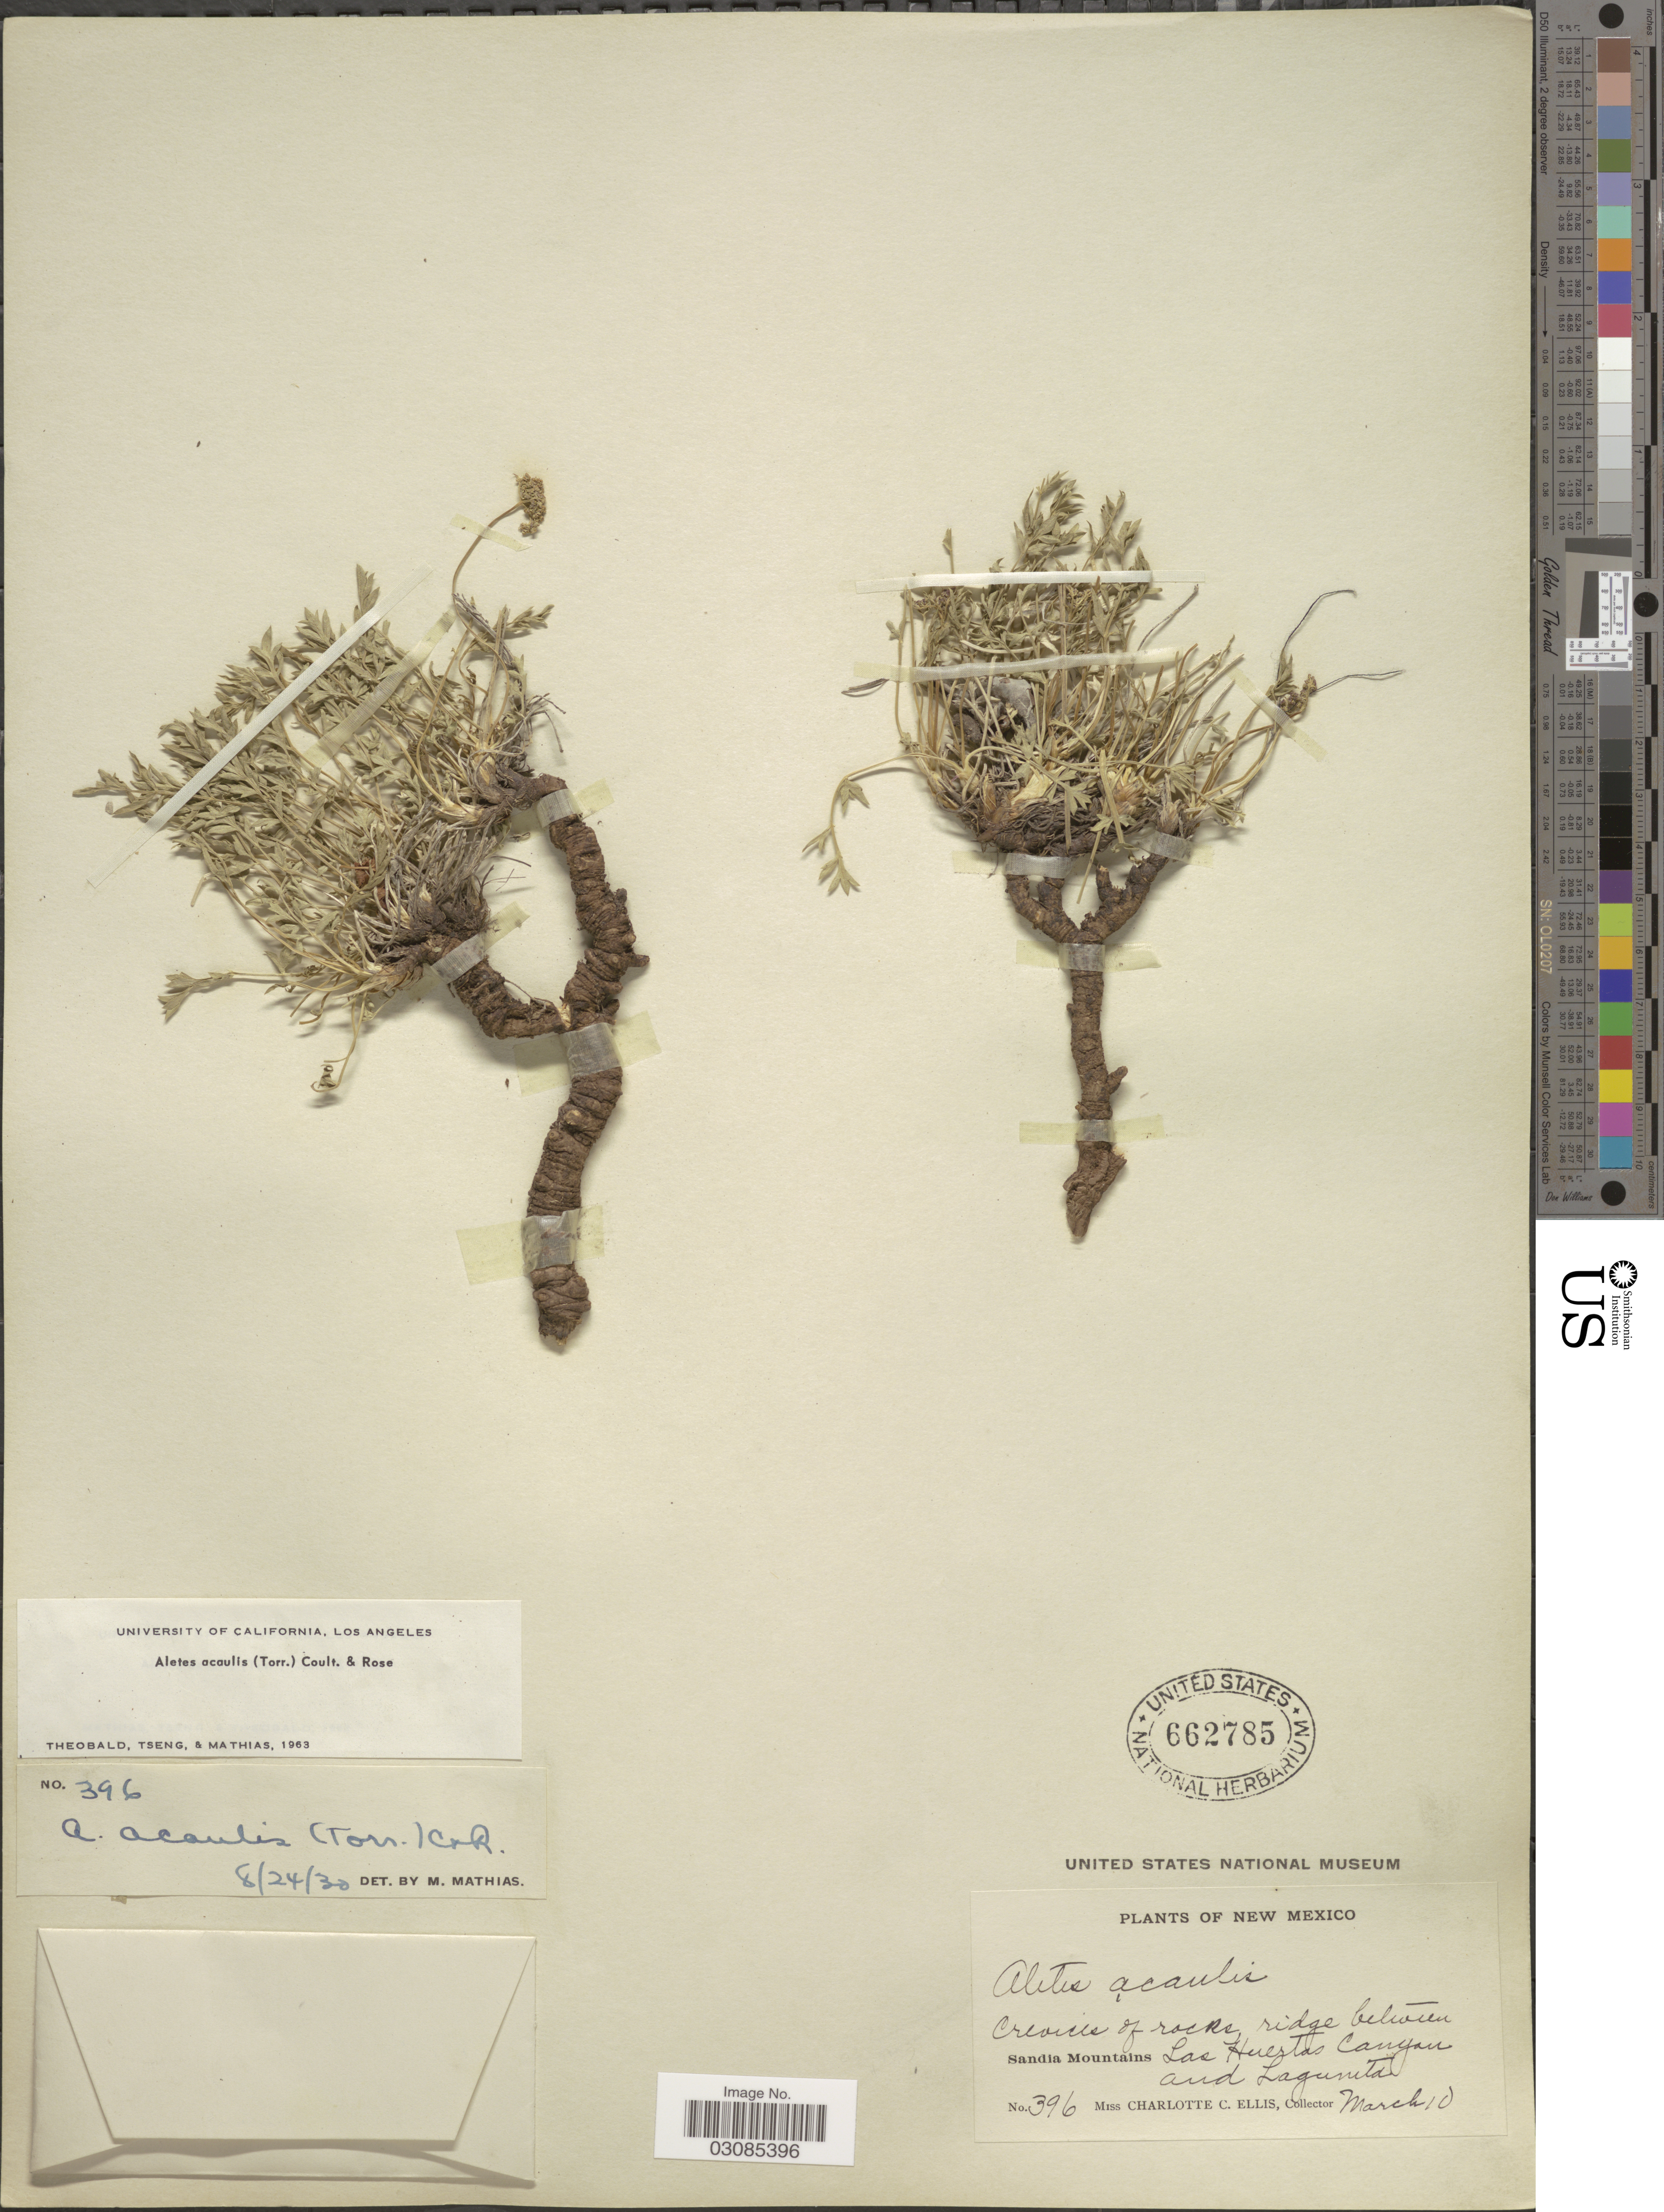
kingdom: Plantae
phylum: Tracheophyta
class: Magnoliopsida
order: Apiales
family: Apiaceae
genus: Aletes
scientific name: Aletes acaulis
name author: (Torr.) J.M. Coult. & Rose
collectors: C. C. Ellis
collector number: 396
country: United States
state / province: New Mexico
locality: Ridge between Las Huertas Canyon and Lagunita. Sandia Mountains.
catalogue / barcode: US 662785